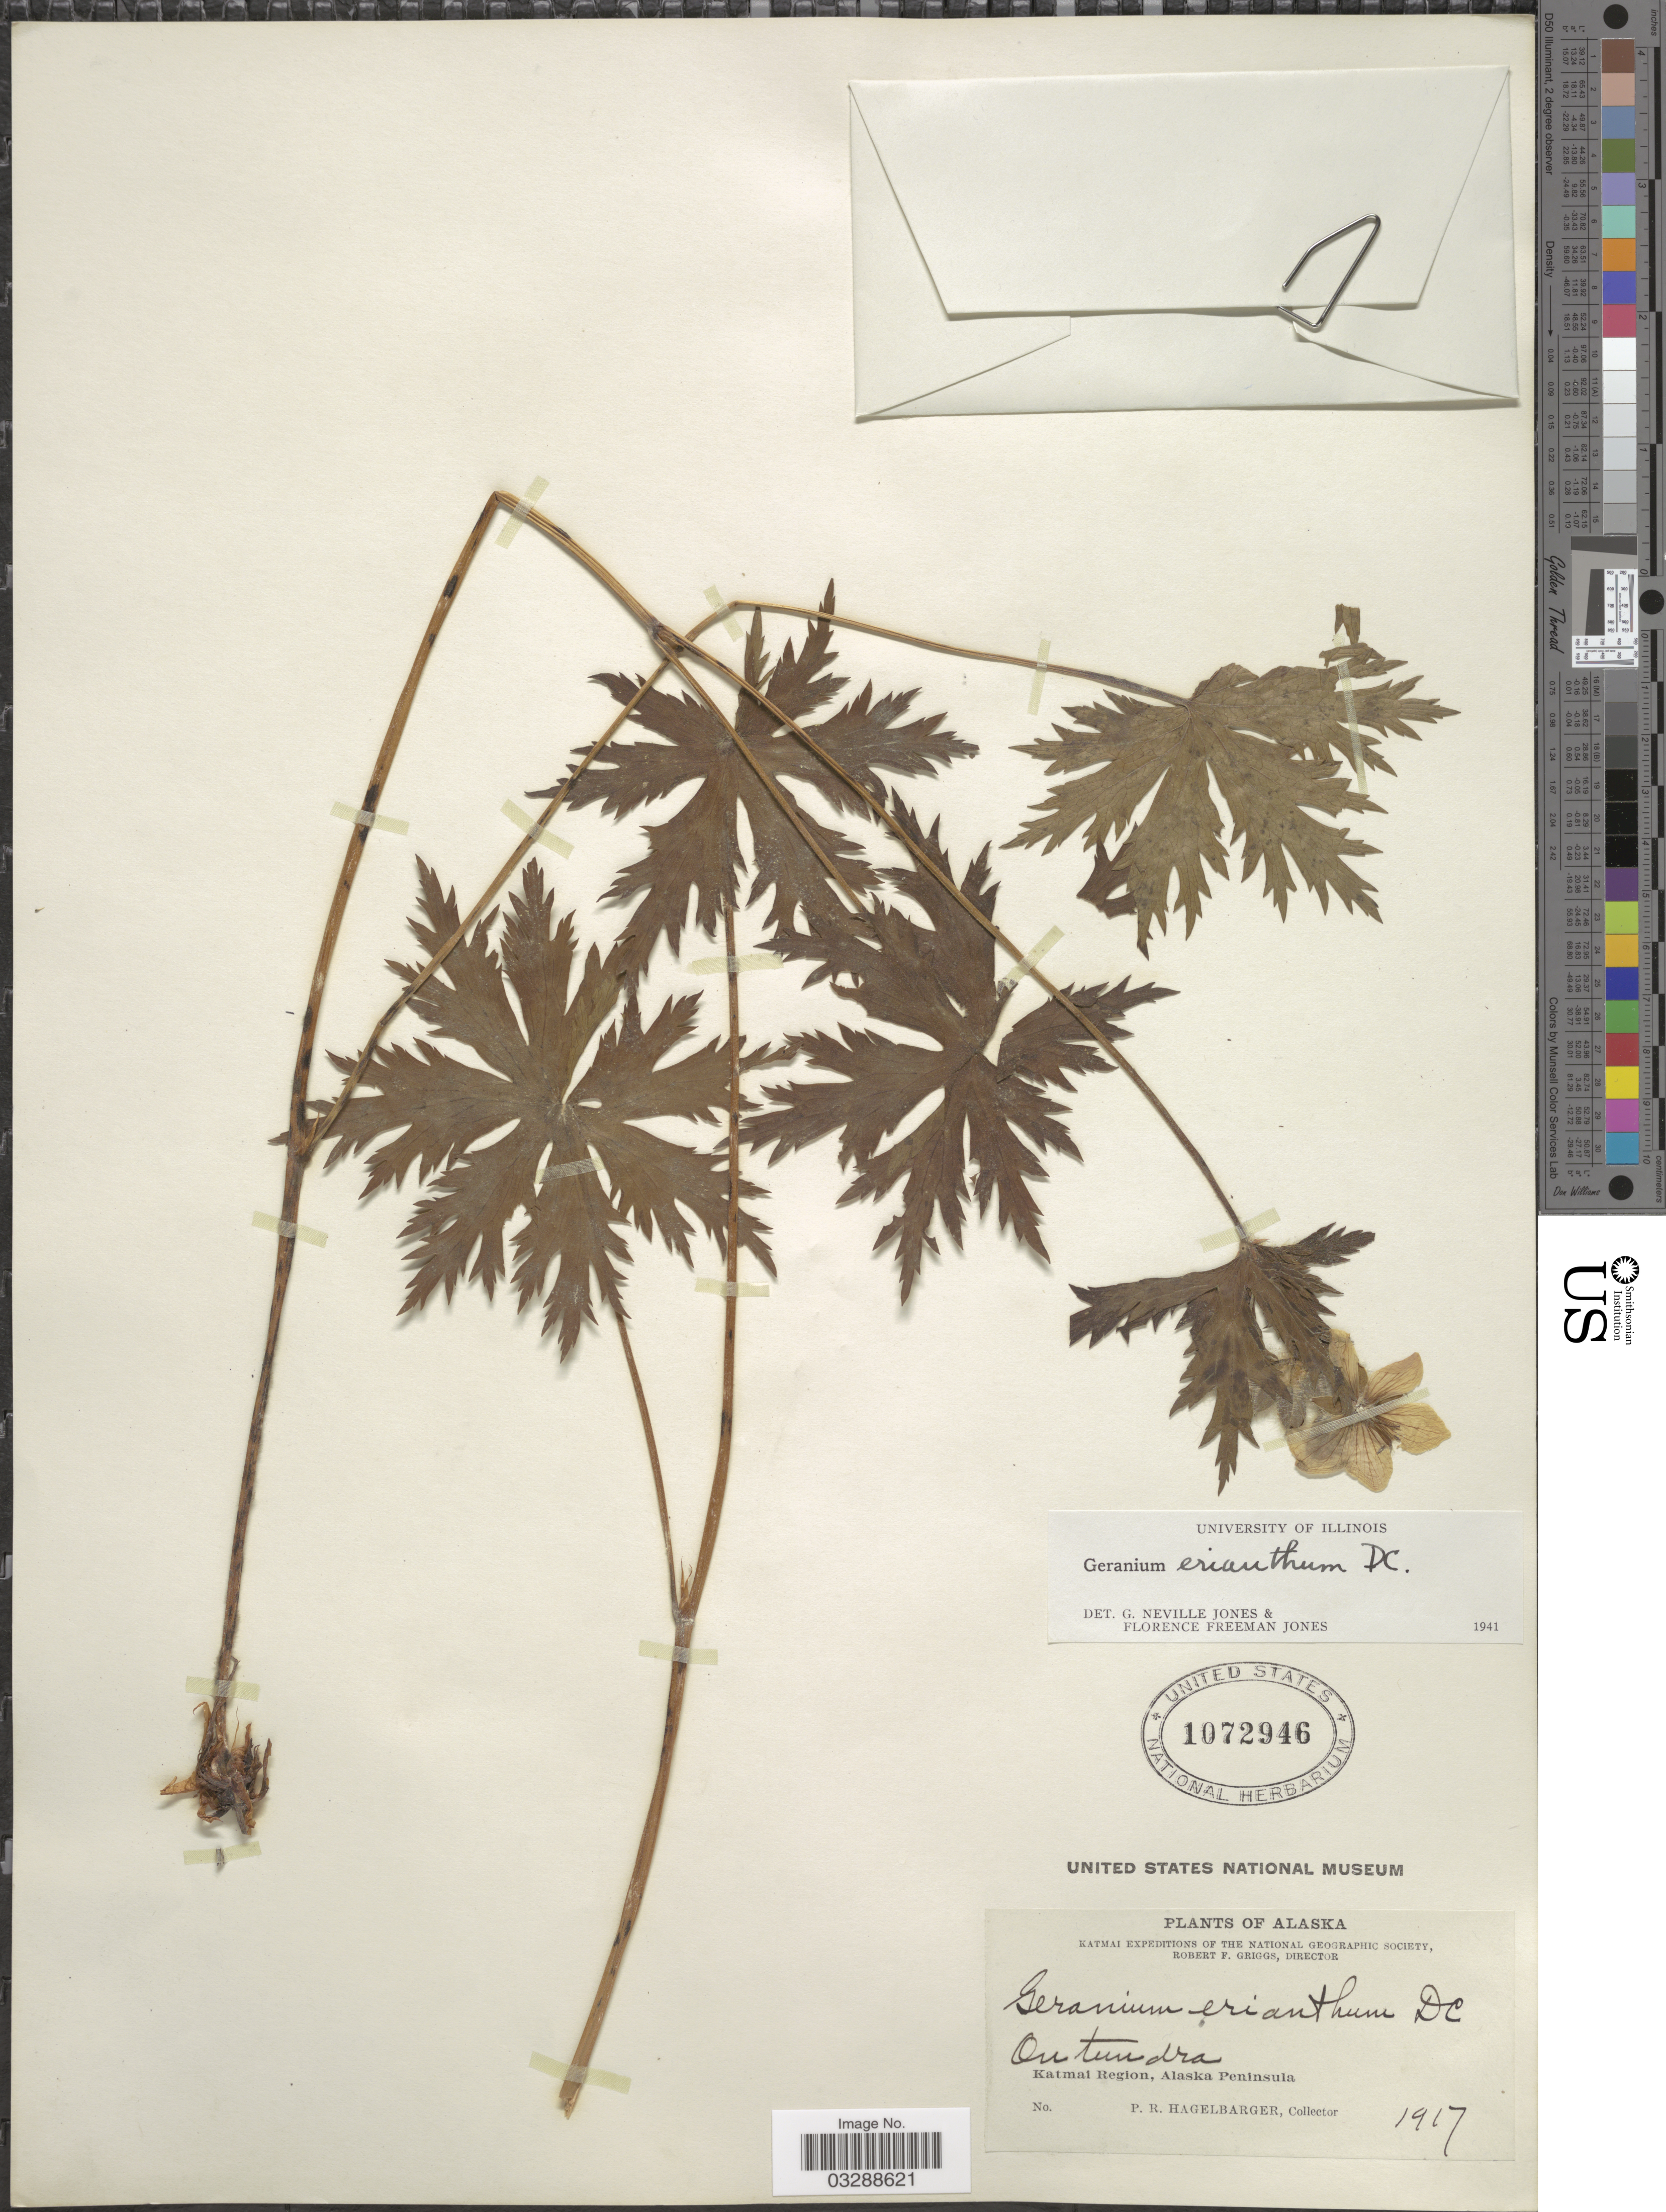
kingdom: Plantae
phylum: Tracheophyta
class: Magnoliopsida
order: Geraniales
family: Geraniaceae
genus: Geranium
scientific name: Geranium erianthum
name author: DC.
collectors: P. Hagelbarger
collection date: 1917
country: United States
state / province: Alaska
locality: Katmai Region, Alaska Peninsula.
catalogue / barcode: US 1072946